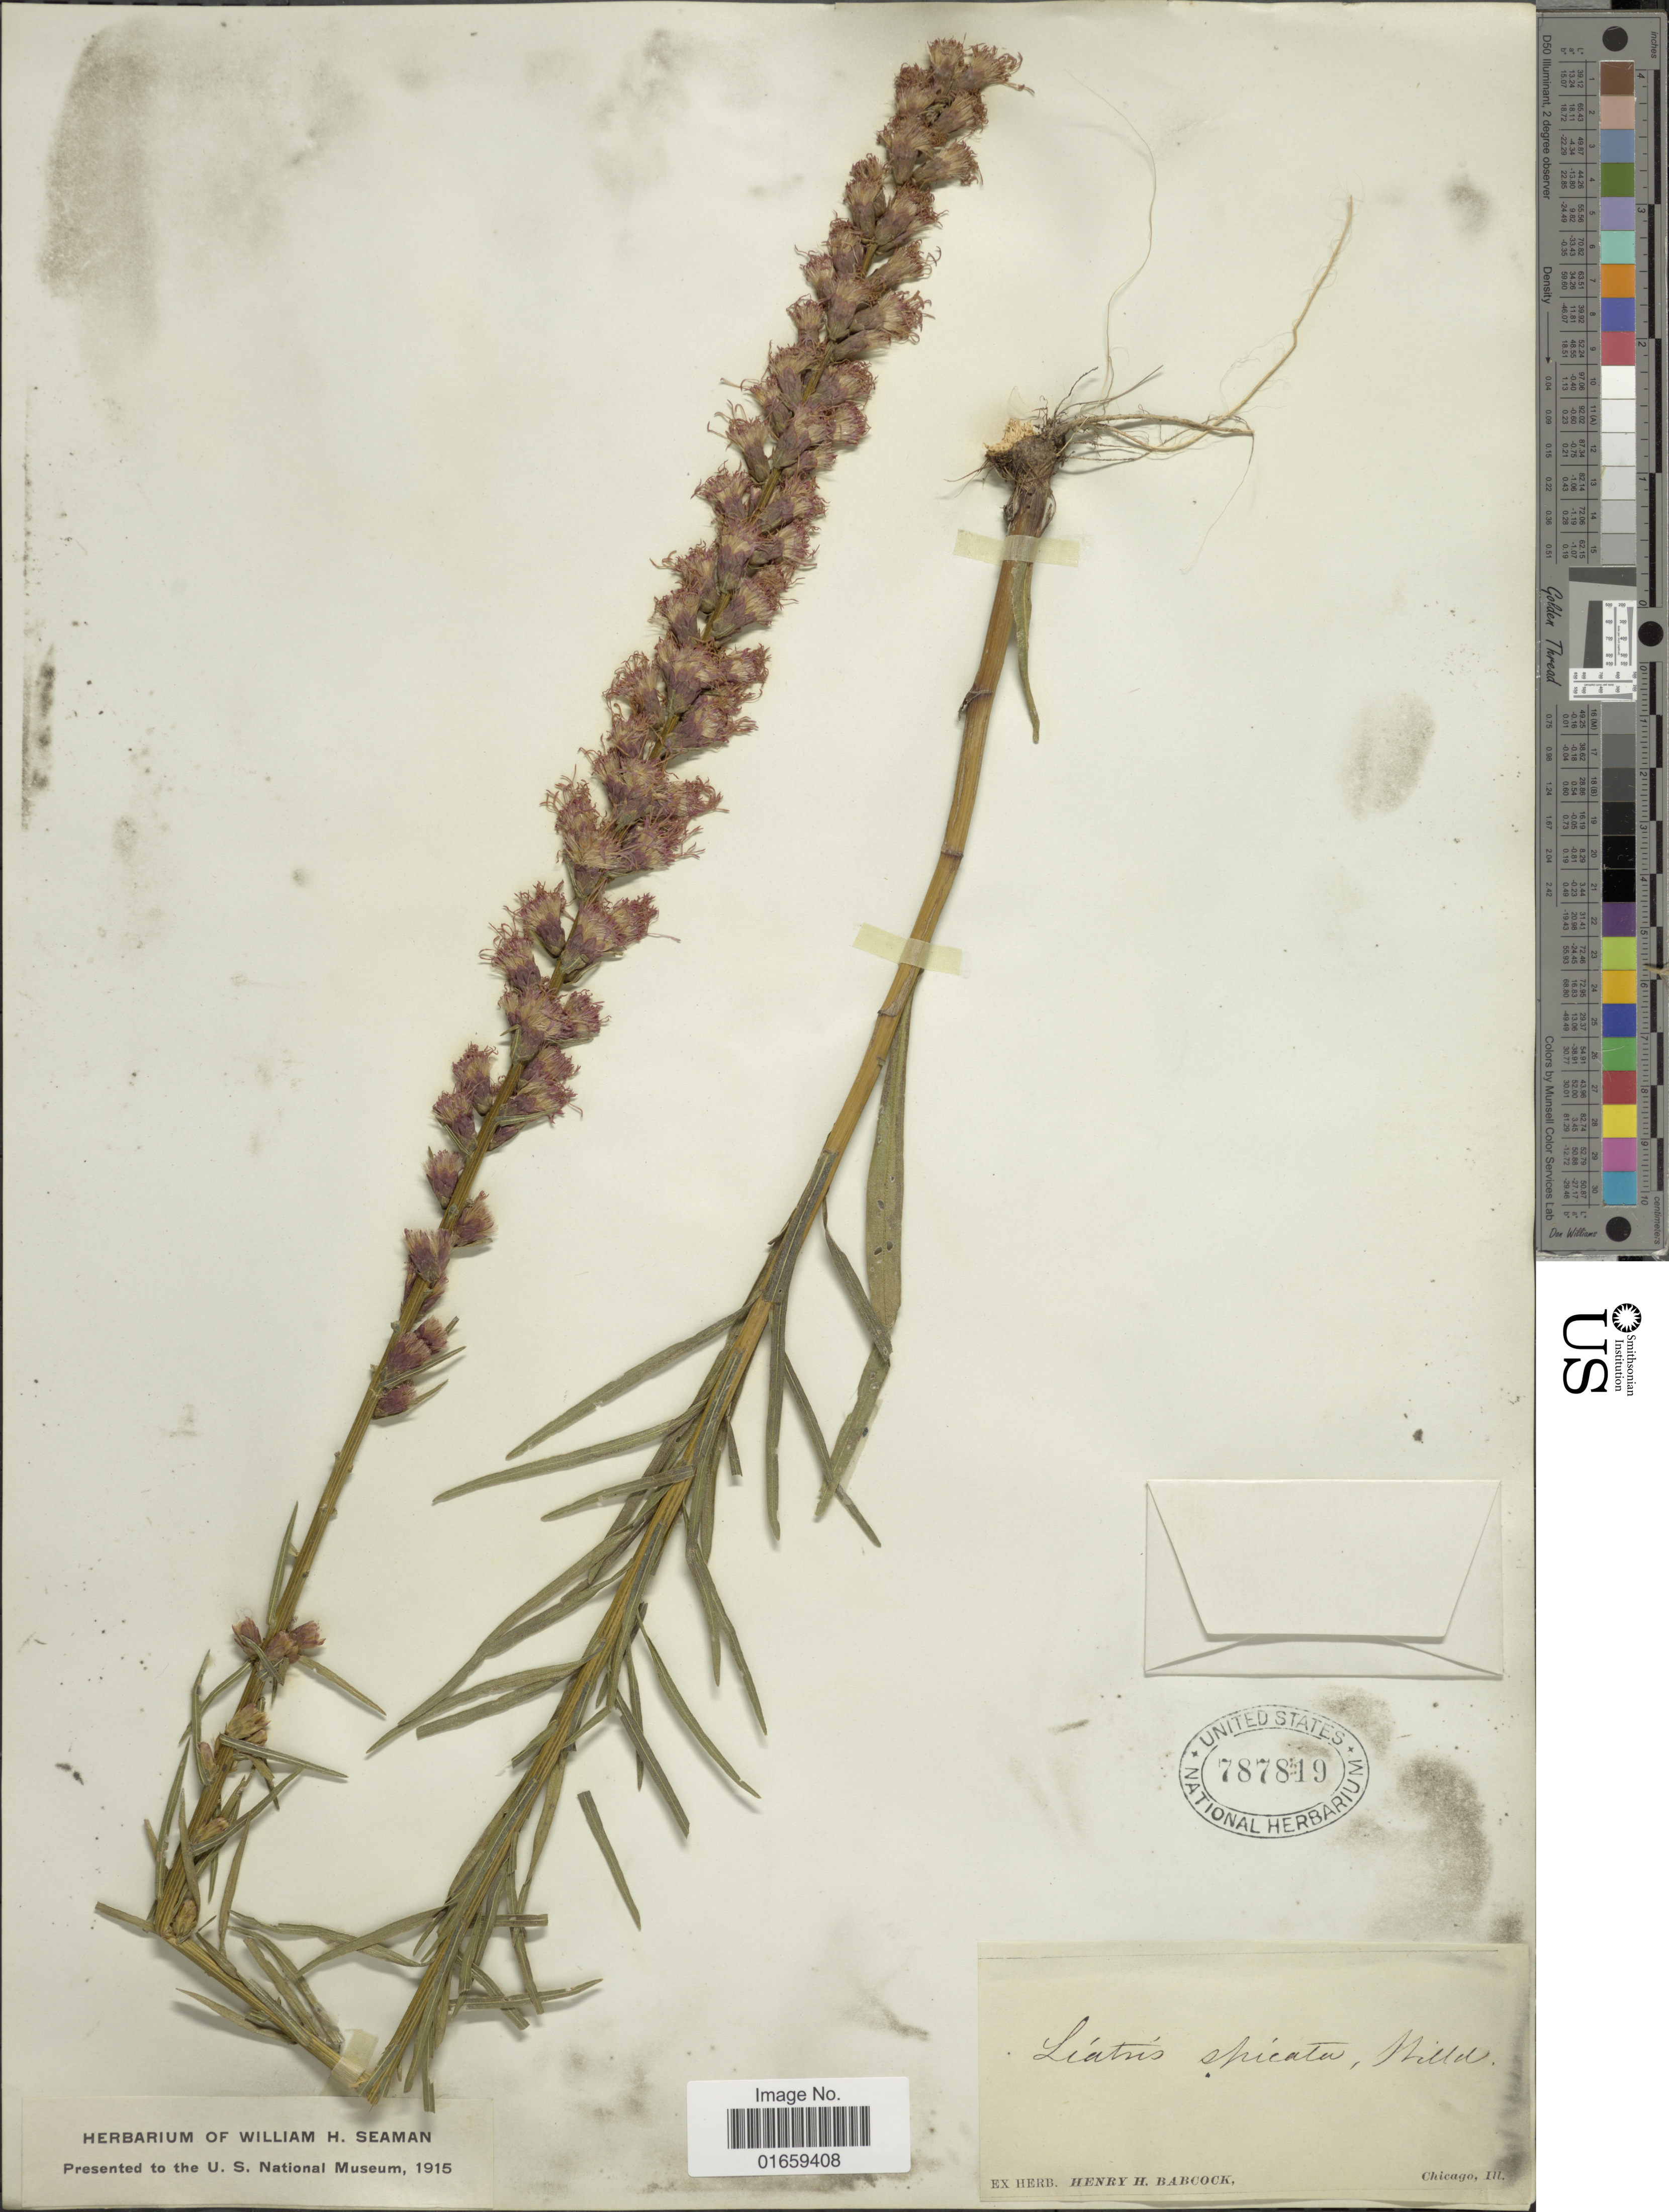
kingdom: Plantae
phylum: Tracheophyta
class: Magnoliopsida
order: Asterales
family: Asteraceae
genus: Liatris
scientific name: Liatris spicata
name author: (L.) Willd.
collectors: ex herb. Henry Homes Babcock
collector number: III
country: United States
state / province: Illinois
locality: Chicago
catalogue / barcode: US 787819